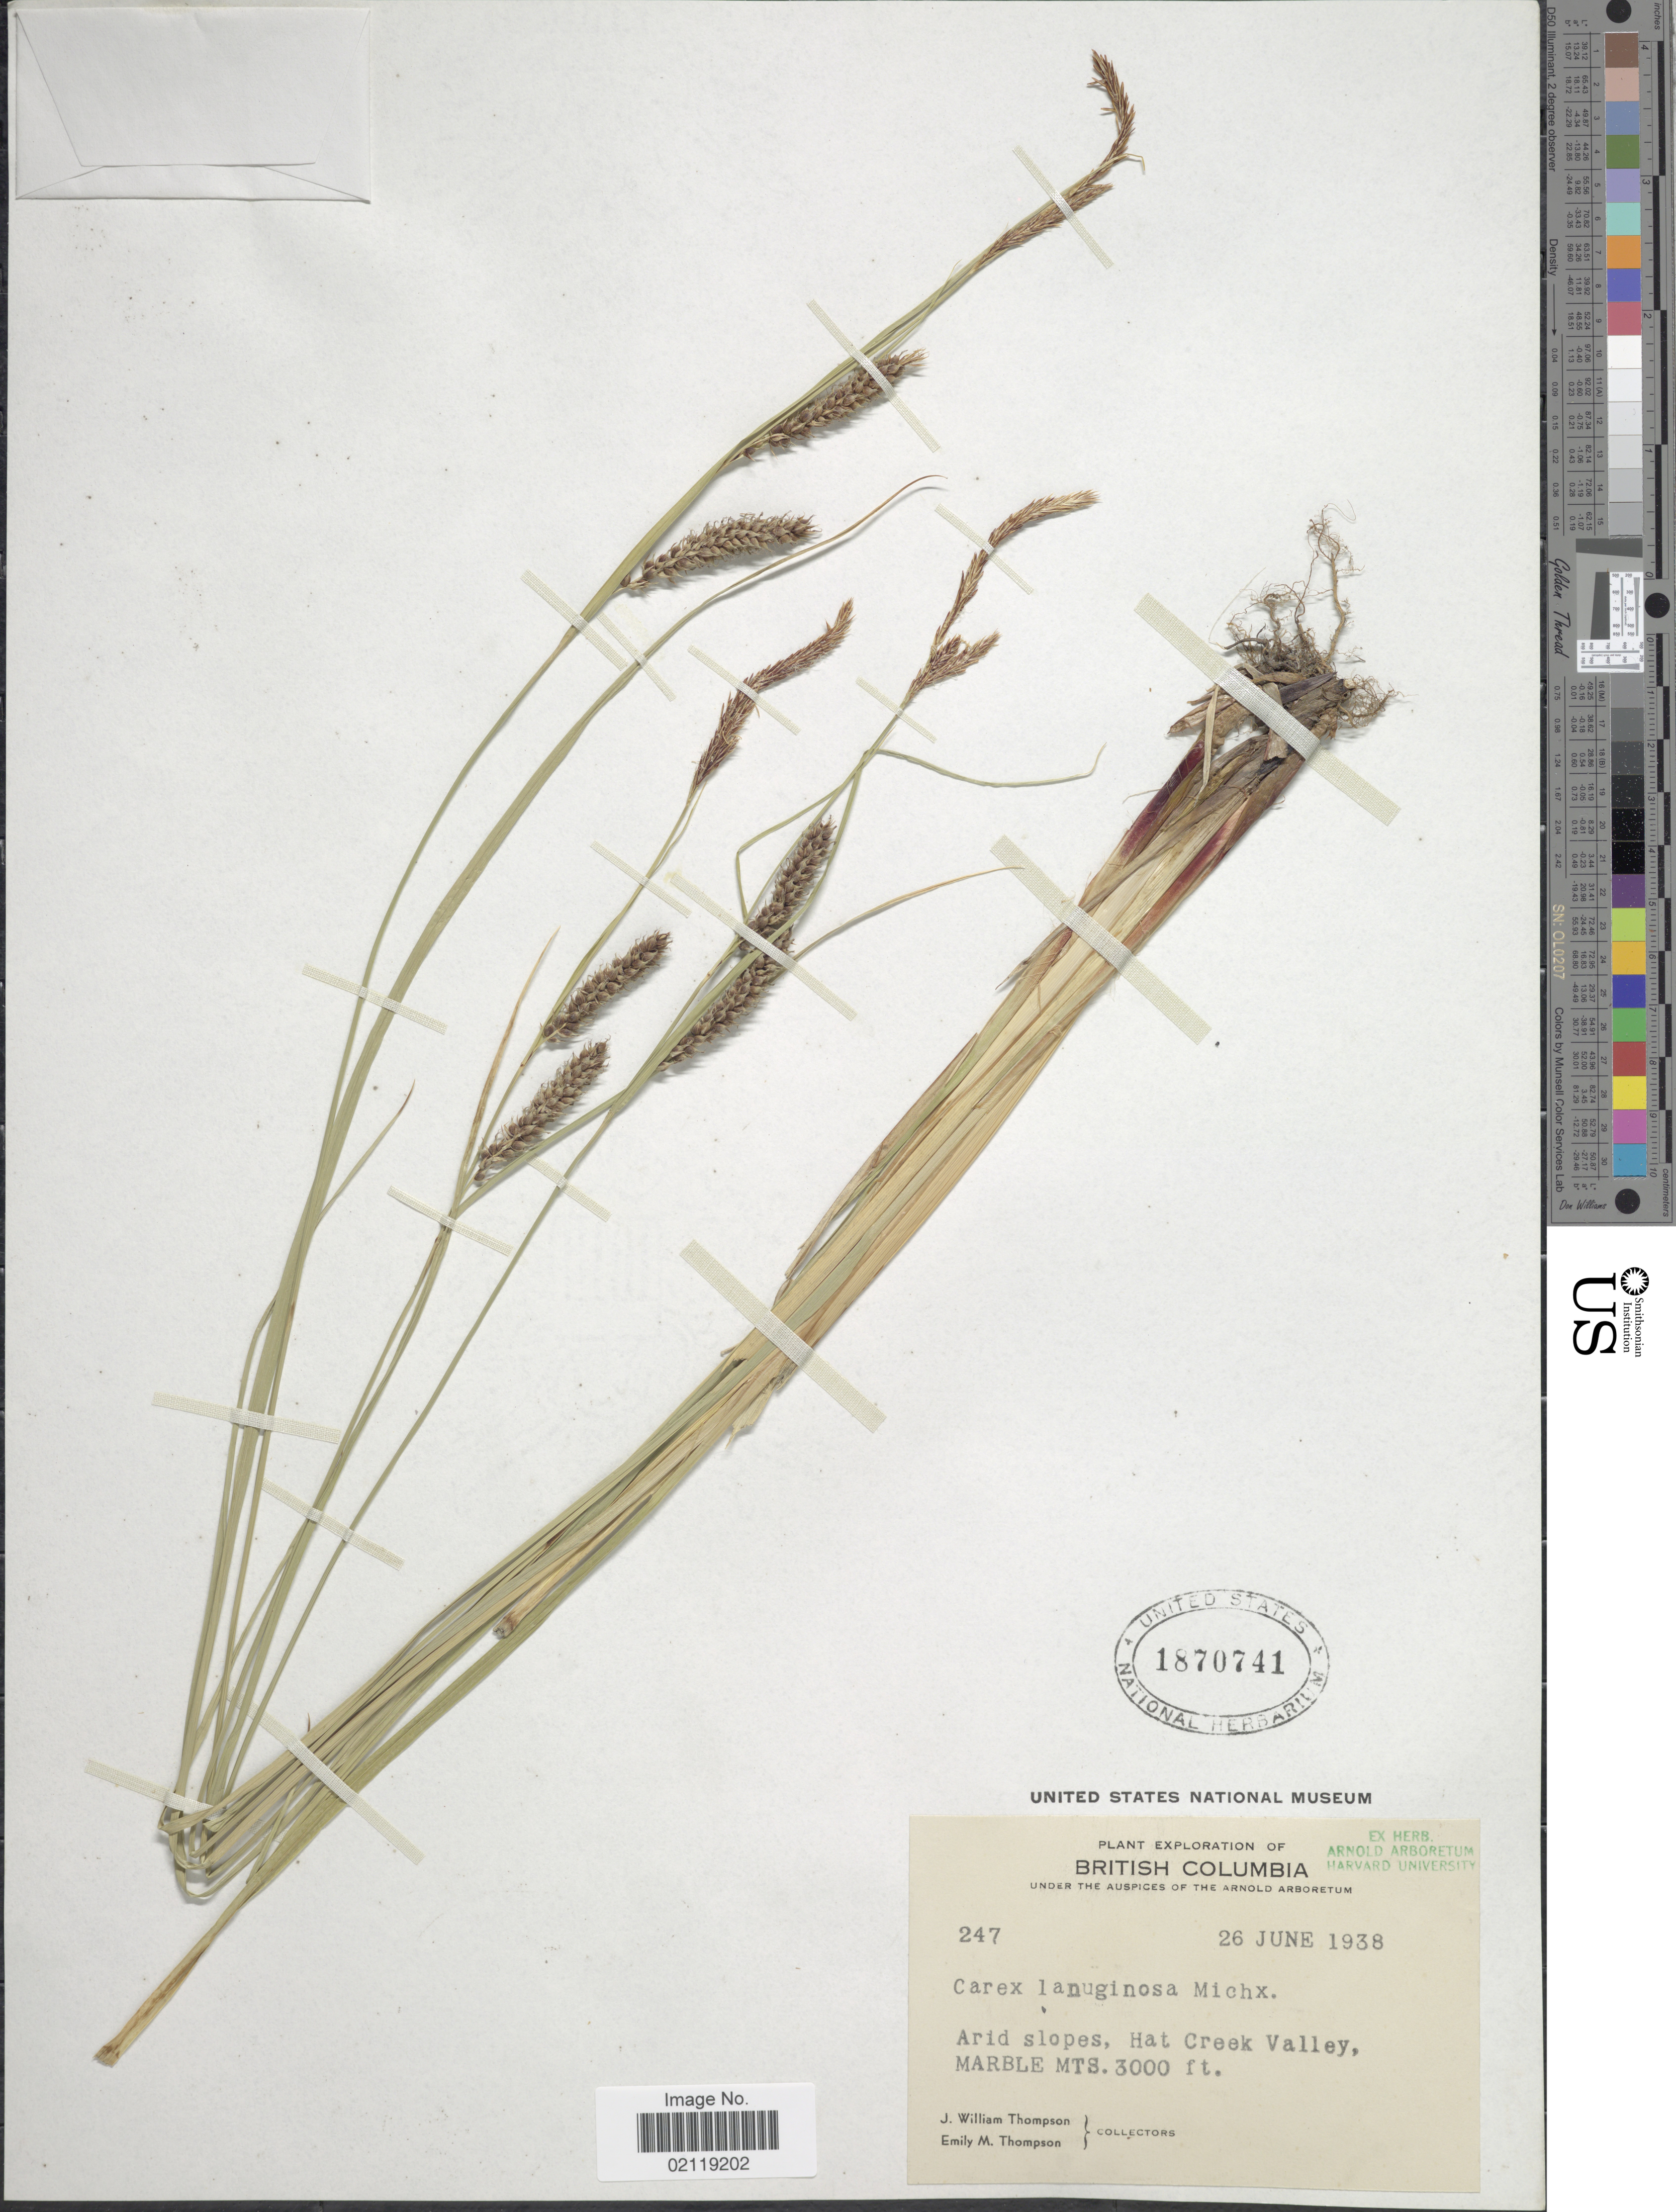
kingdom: Plantae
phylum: Tracheophyta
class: Liliopsida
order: Poales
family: Cyperaceae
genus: Carex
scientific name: Carex pellita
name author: Muhl. ex Willd.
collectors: J. W. Thompson & E. M. Thompson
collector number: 247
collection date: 1938-06-26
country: Canada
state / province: British Columbia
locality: Arid slopes of Upper Hat Creek, Marble Mts.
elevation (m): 914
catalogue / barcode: US 1870741